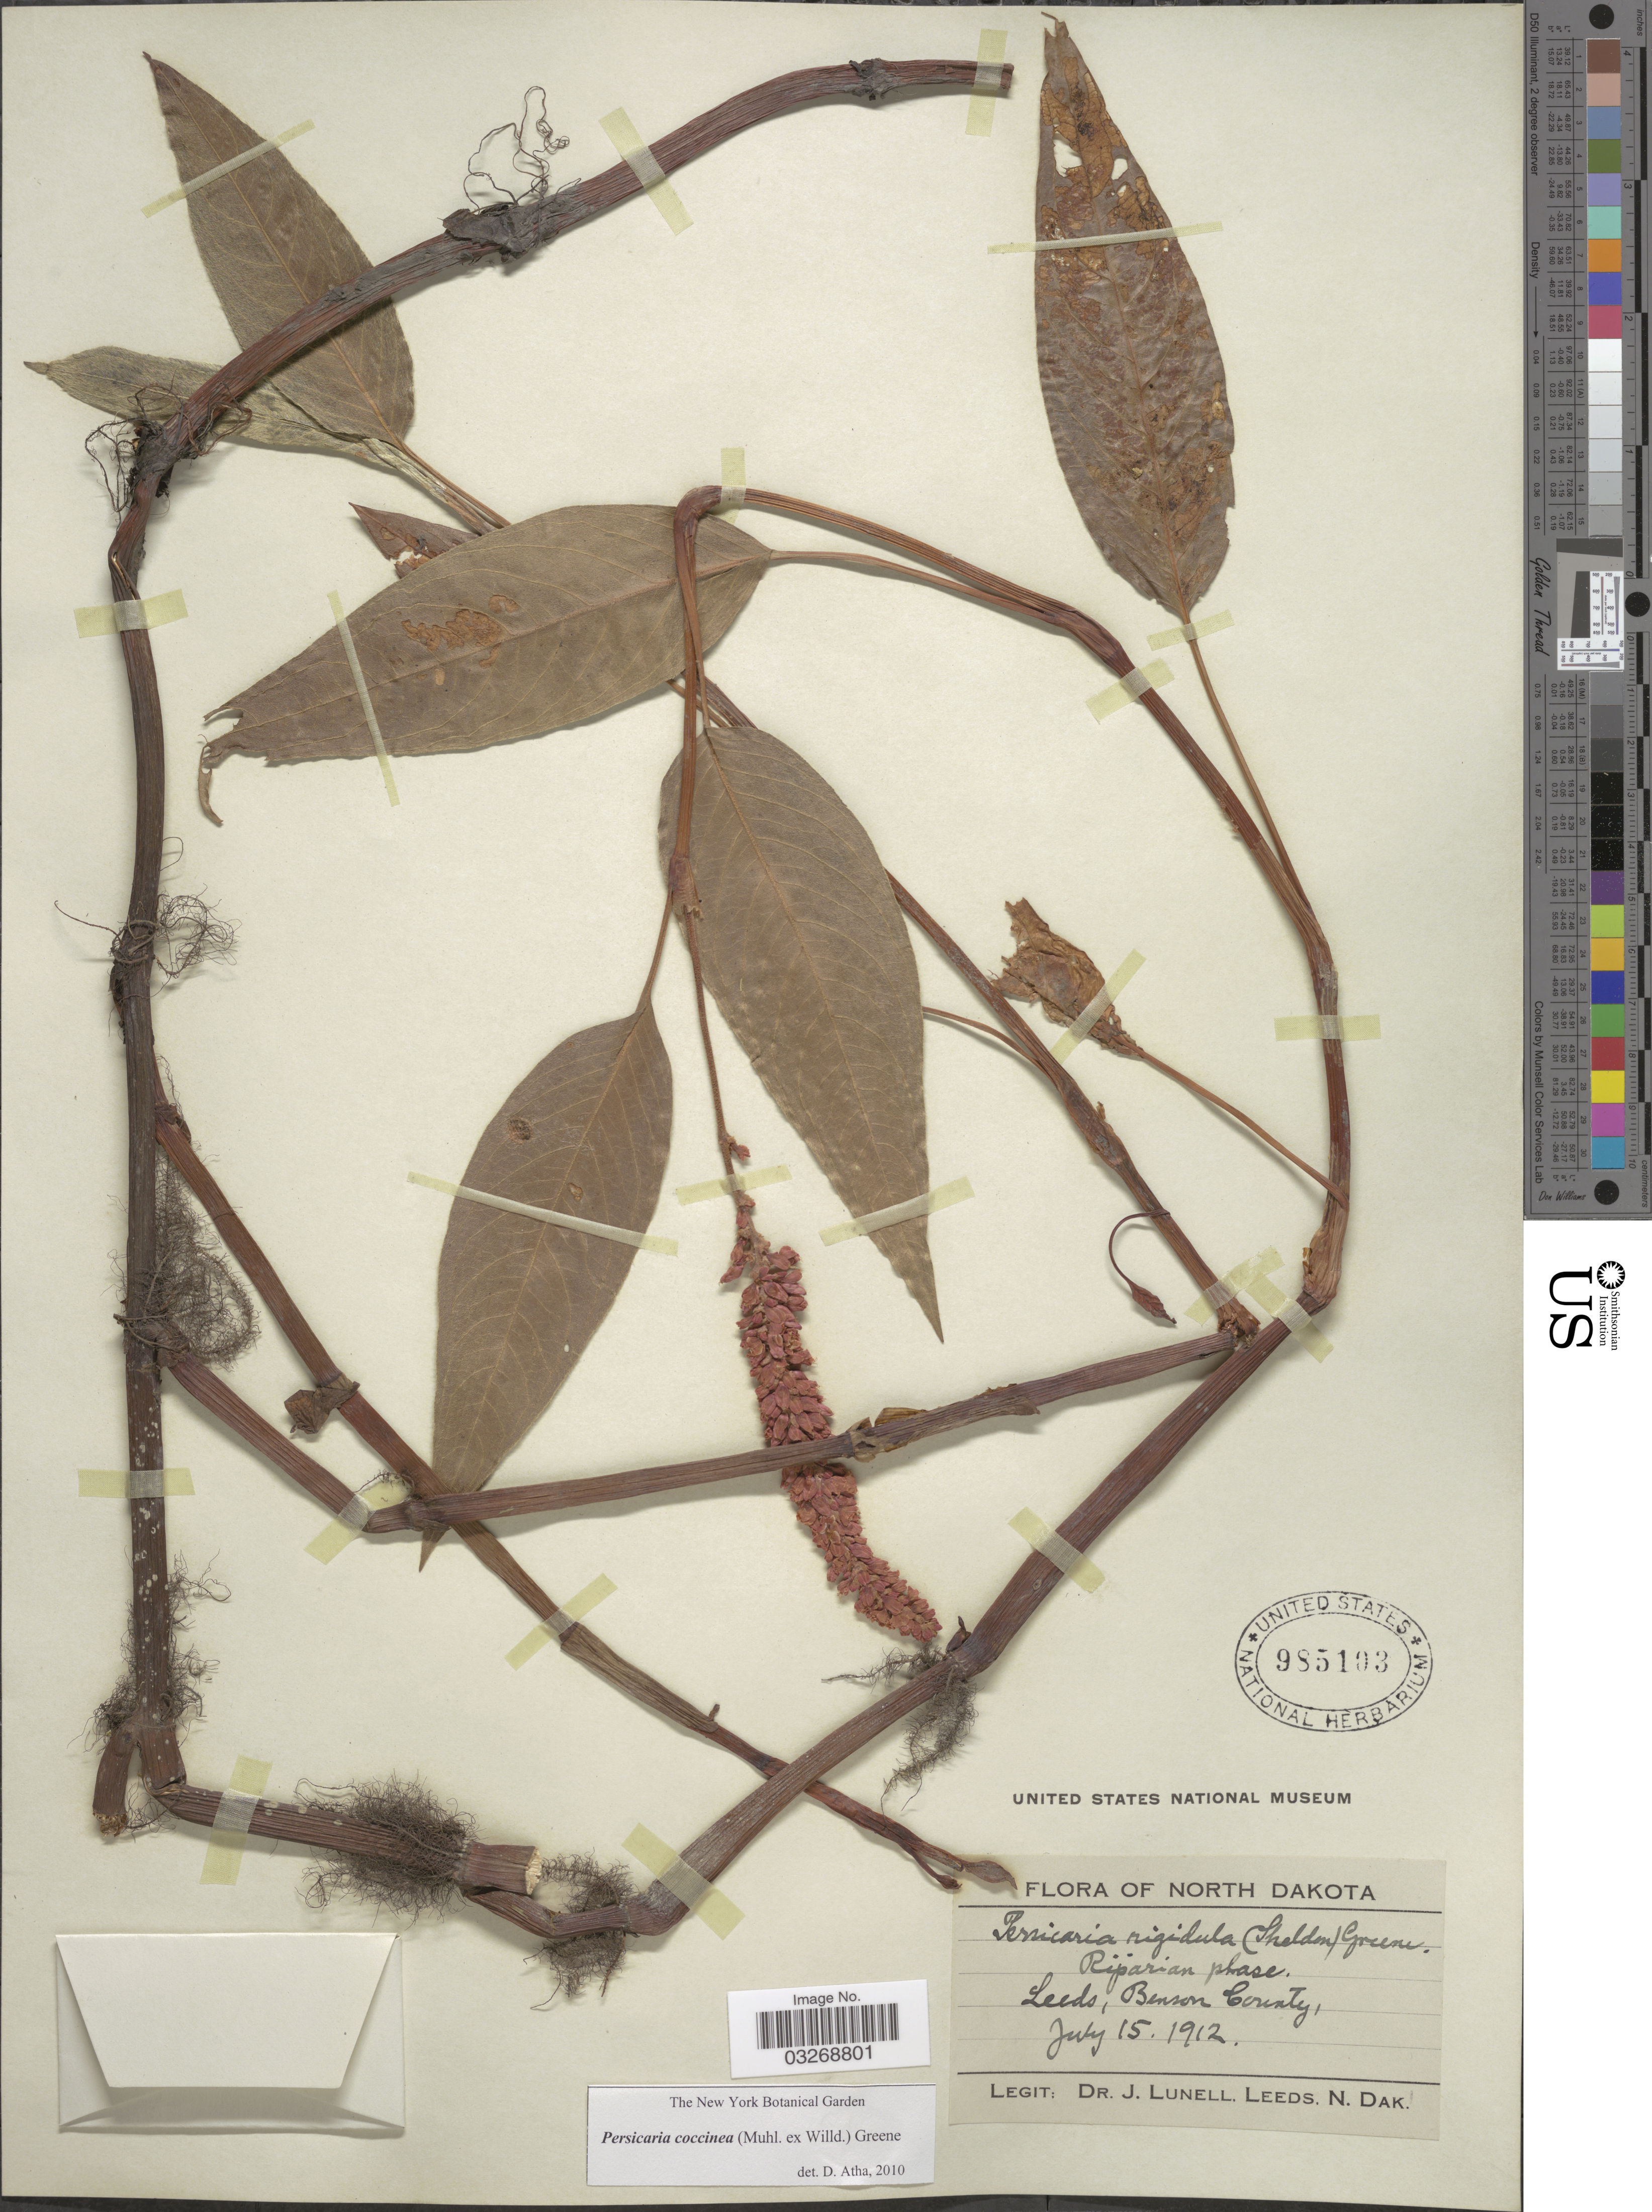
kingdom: Plantae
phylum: Tracheophyta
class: Magnoliopsida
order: Caryophyllales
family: Polygonaceae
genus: Persicaria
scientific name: Persicaria coccinea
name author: (Muhl. ex Willd.) Greene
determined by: Atha, D. E.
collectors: J. Lunell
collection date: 1912-07-15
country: United States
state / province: North Dakota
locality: Leeds, Benson County.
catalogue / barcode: US 985103